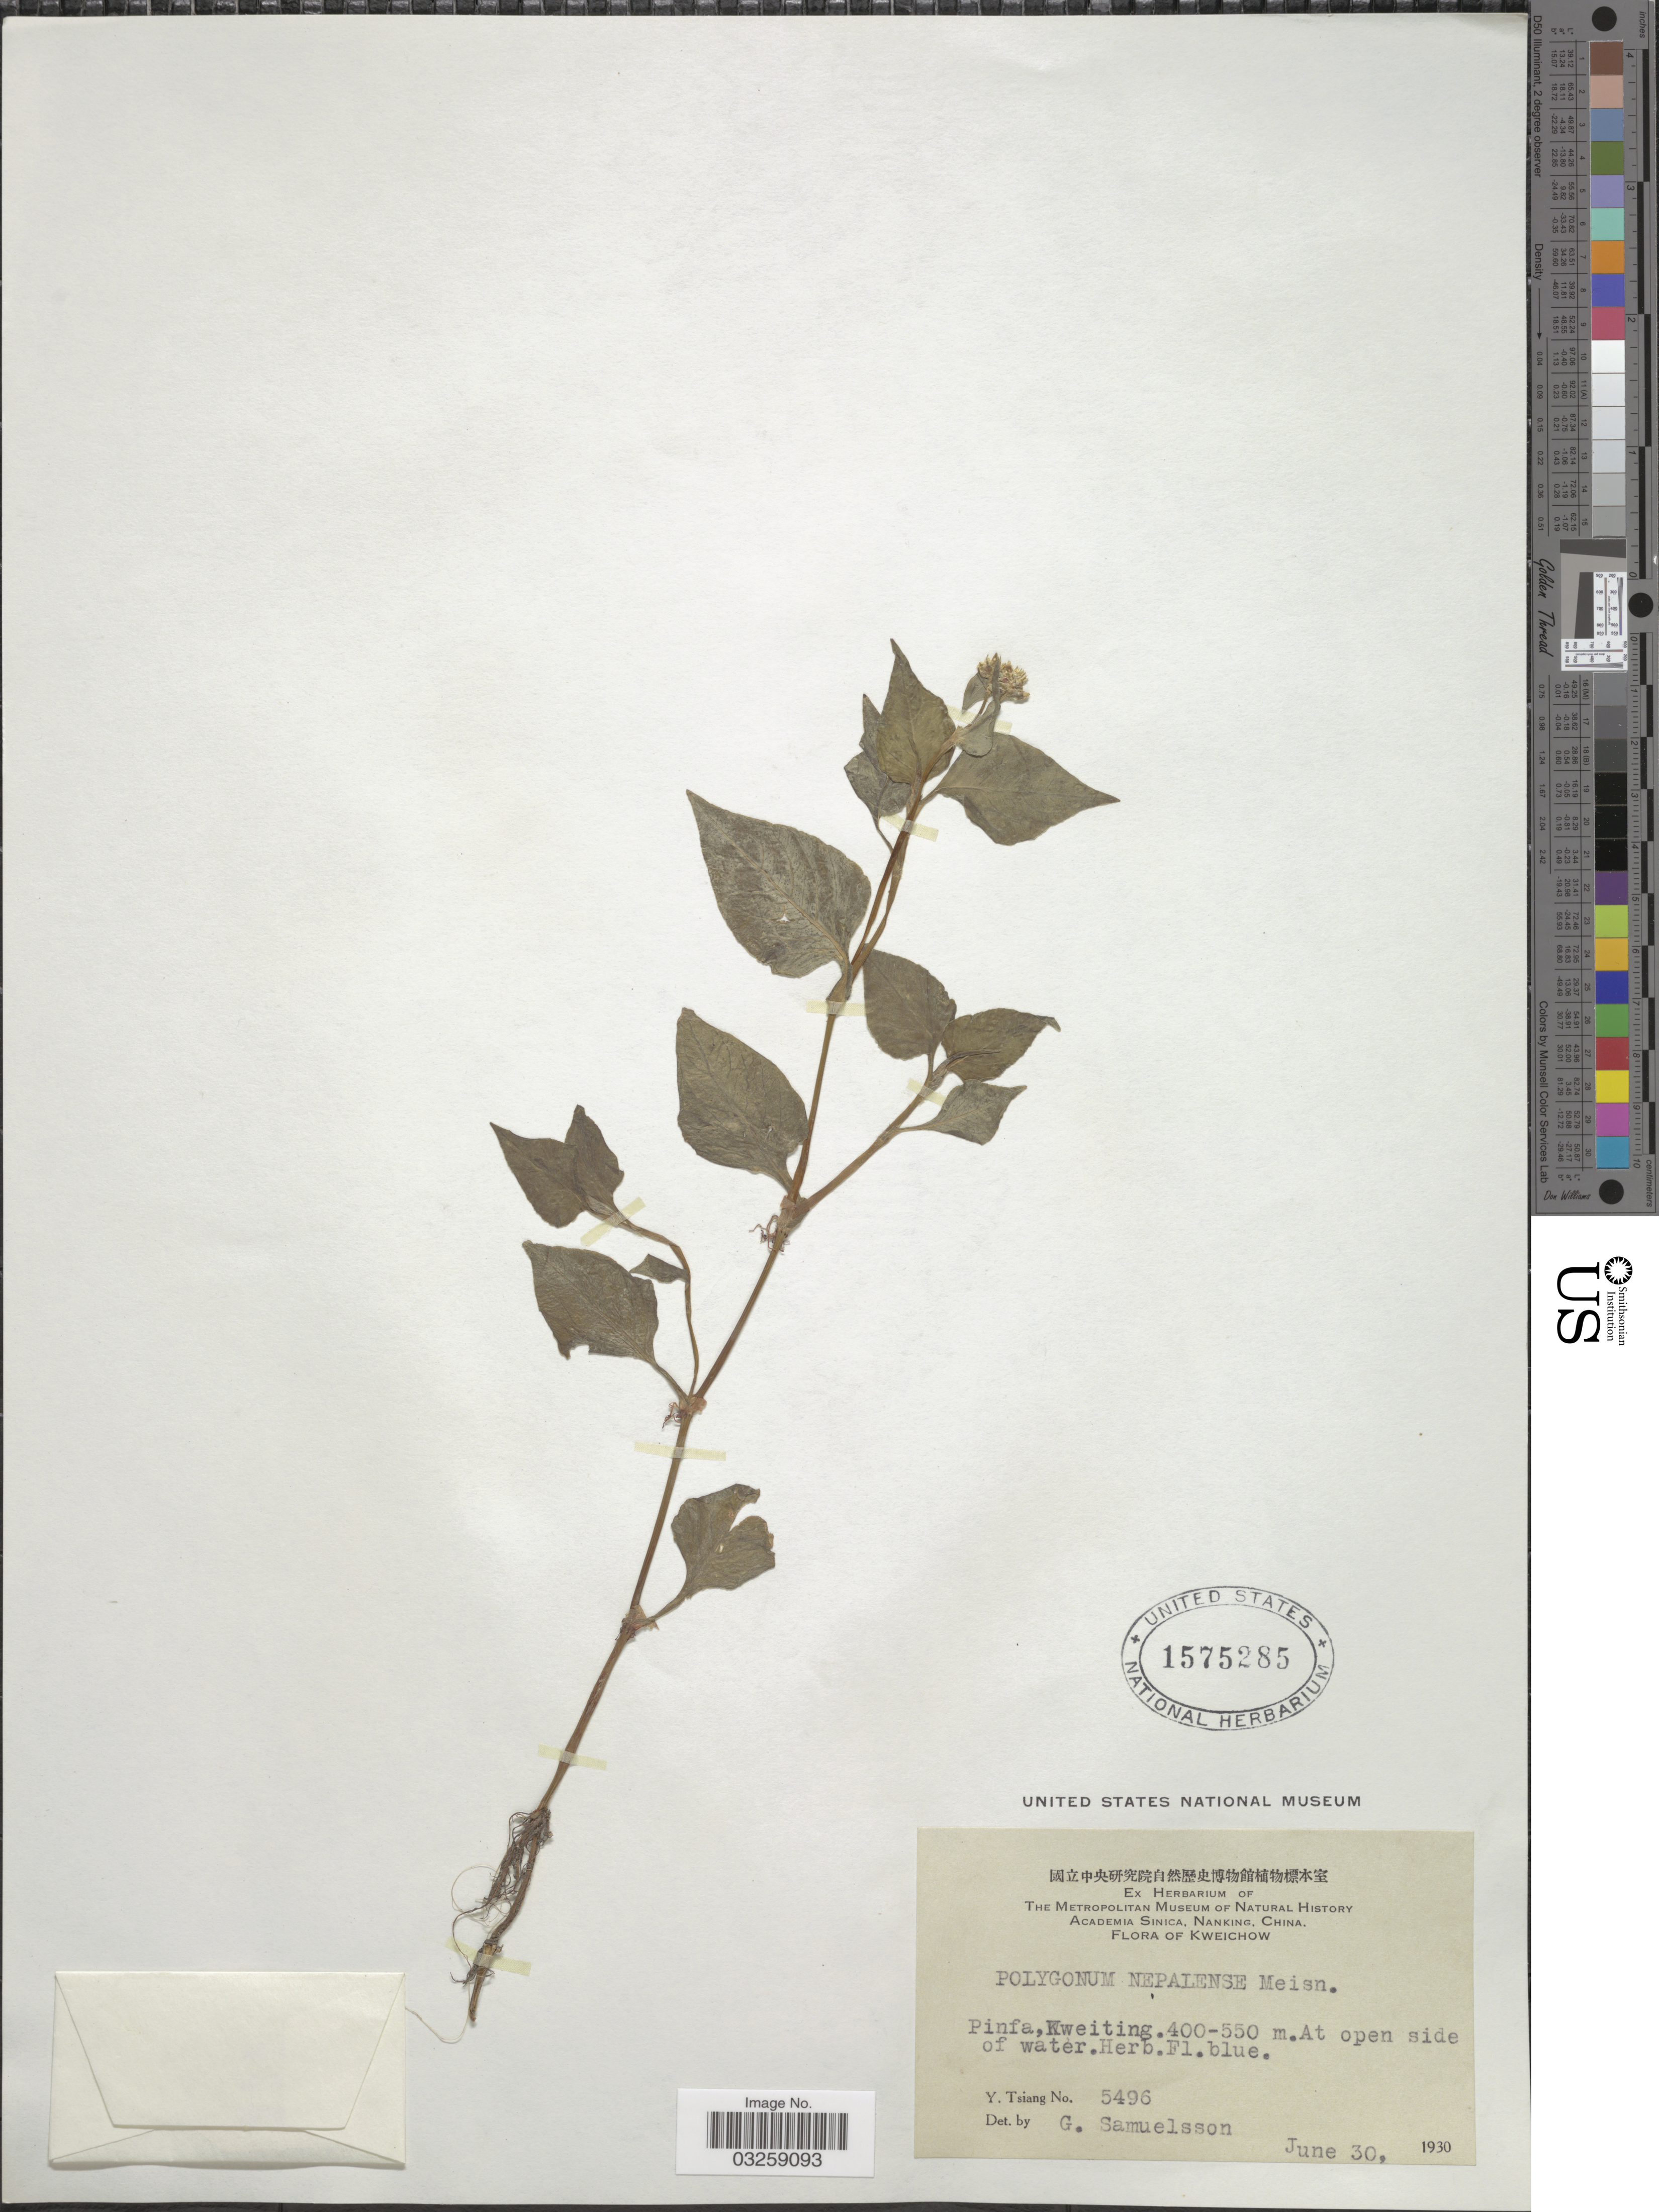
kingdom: Plantae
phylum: Tracheophyta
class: Magnoliopsida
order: Caryophyllales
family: Polygonaceae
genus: Polygonum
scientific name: Polygonum nepalense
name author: Meisn.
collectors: Y. Tsiang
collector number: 5496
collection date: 1930-06-30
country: China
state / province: Guizhou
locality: Kweichow. Pinfa, Kweiting.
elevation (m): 400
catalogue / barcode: US 1575285